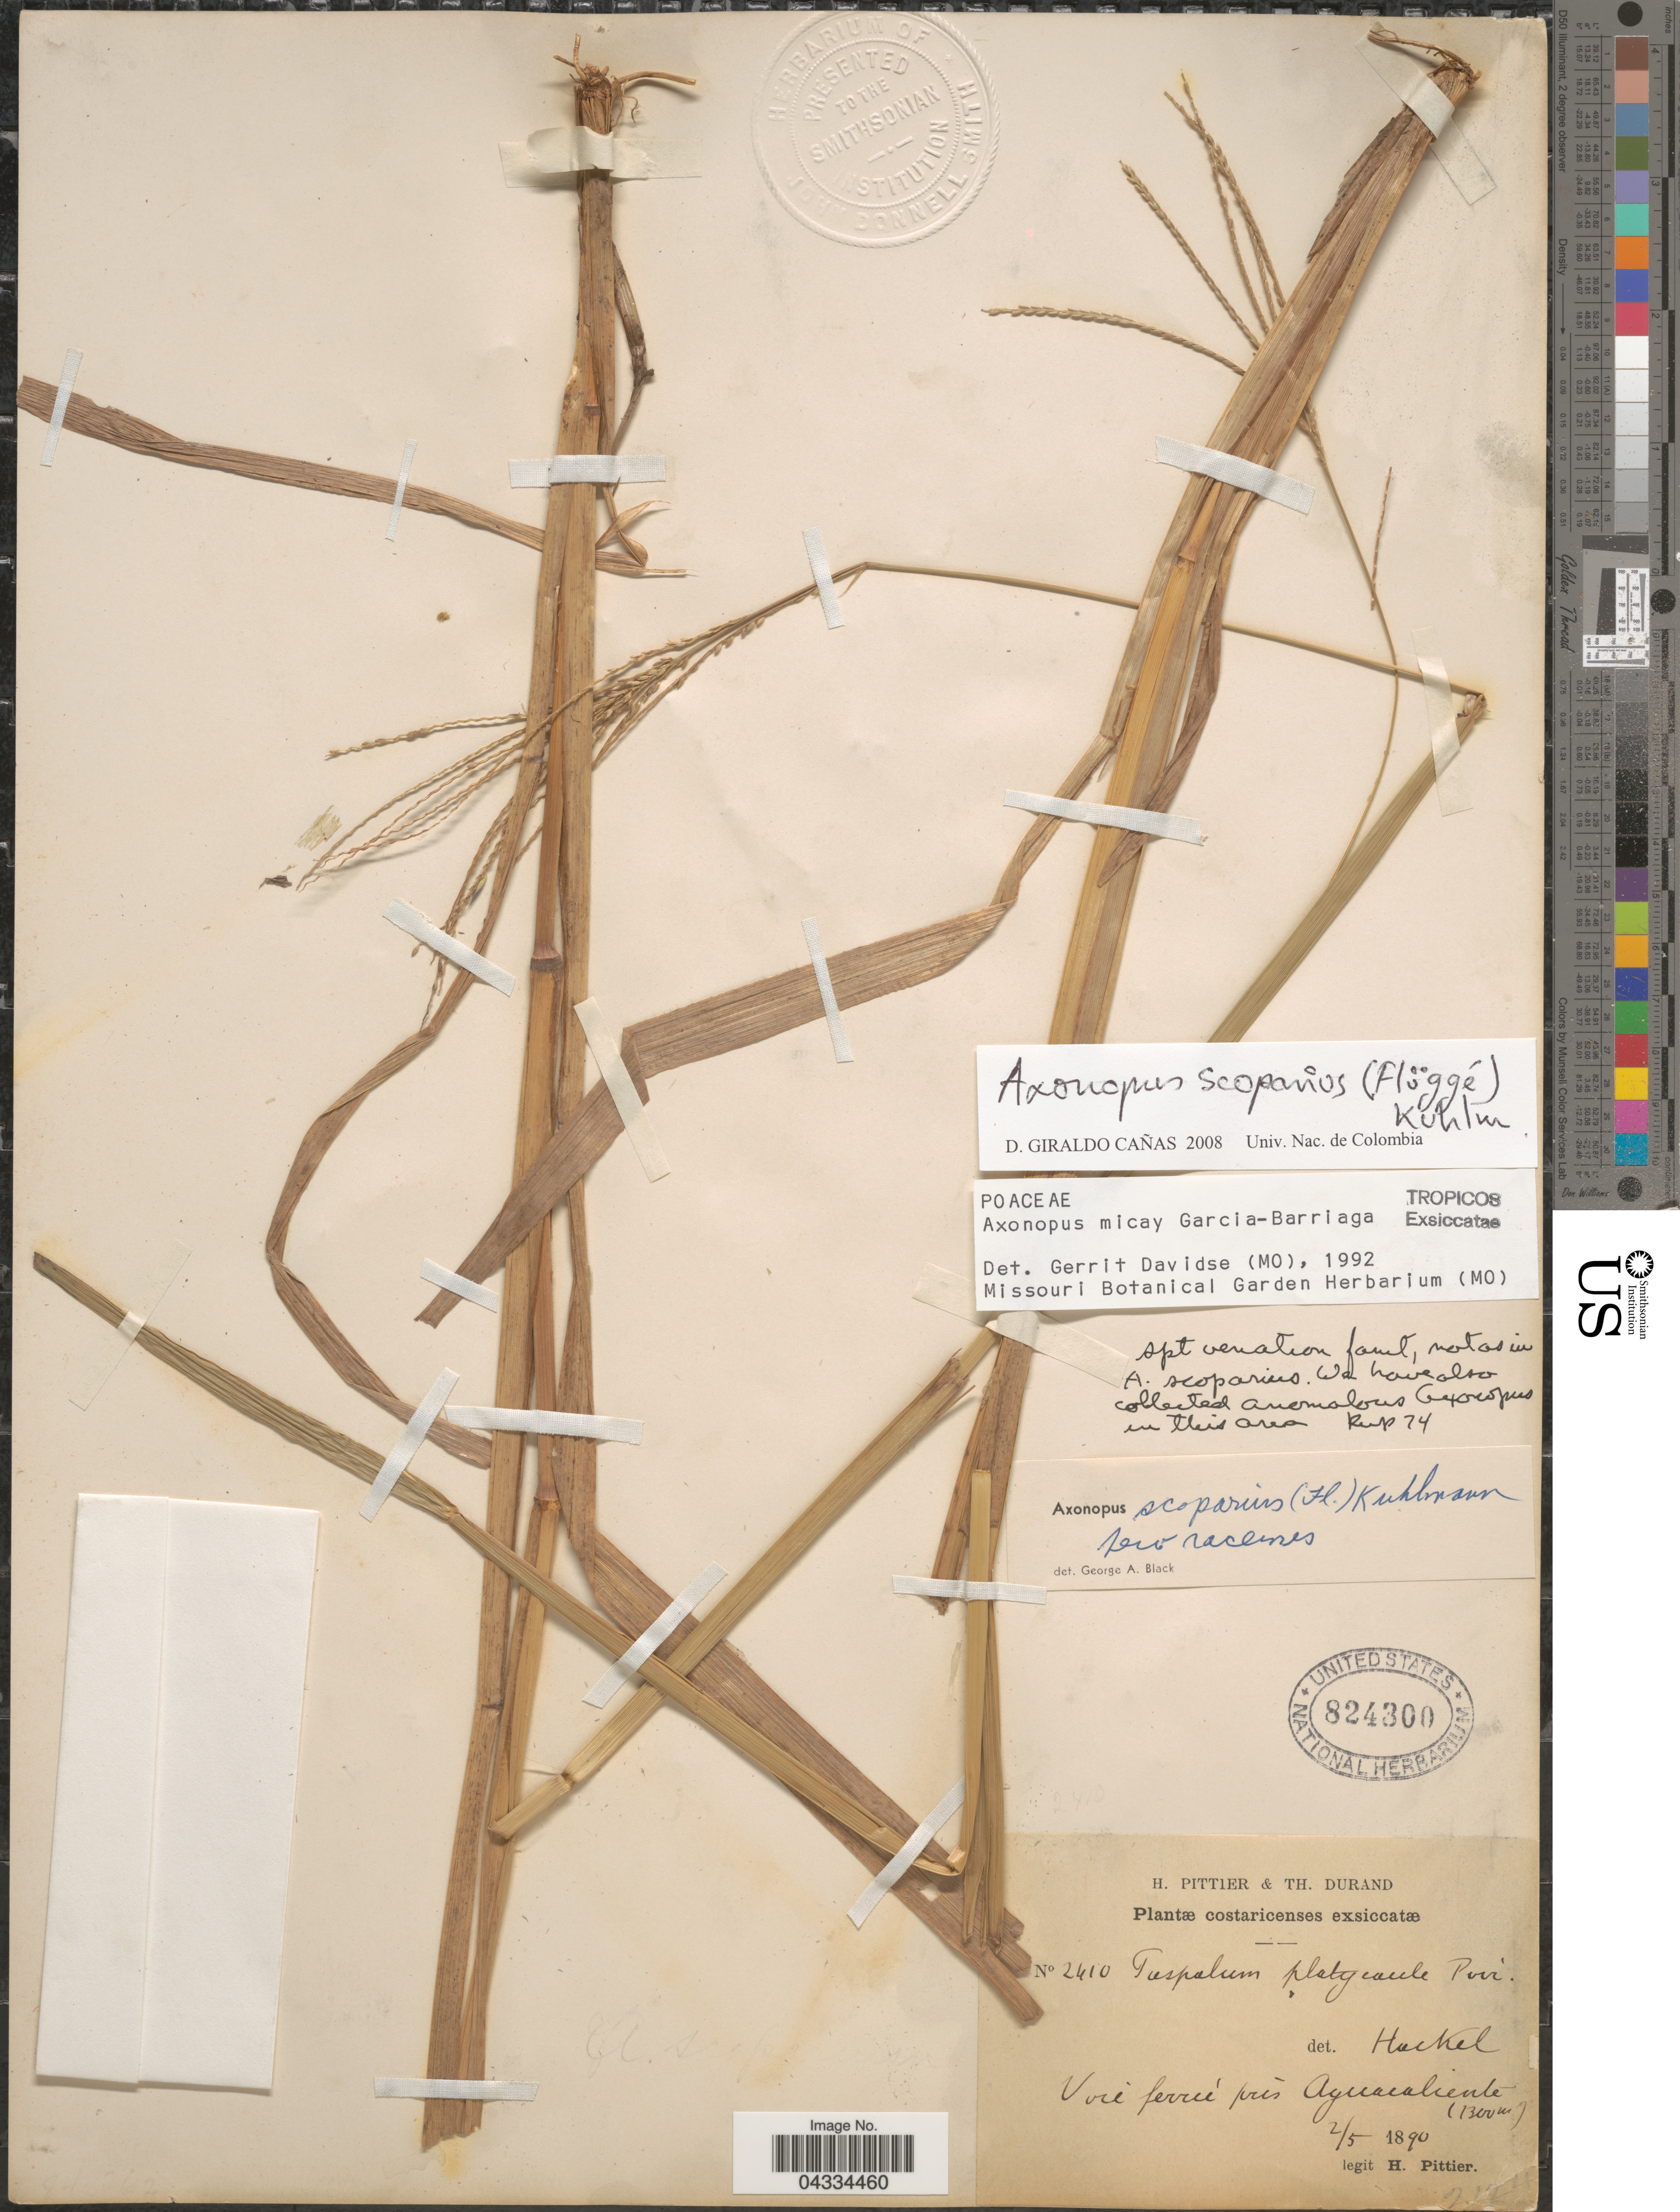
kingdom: Plantae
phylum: Tracheophyta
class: Liliopsida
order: Poales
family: Poaceae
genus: Axonopus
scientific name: Axonopus scoparius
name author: (Flüggé) Kuhlm.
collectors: H. F. Pittier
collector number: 2410*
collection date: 1890-05-02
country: Costa Rica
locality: Voie ferrée près Aguacaliente.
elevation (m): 1300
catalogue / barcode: US 824300